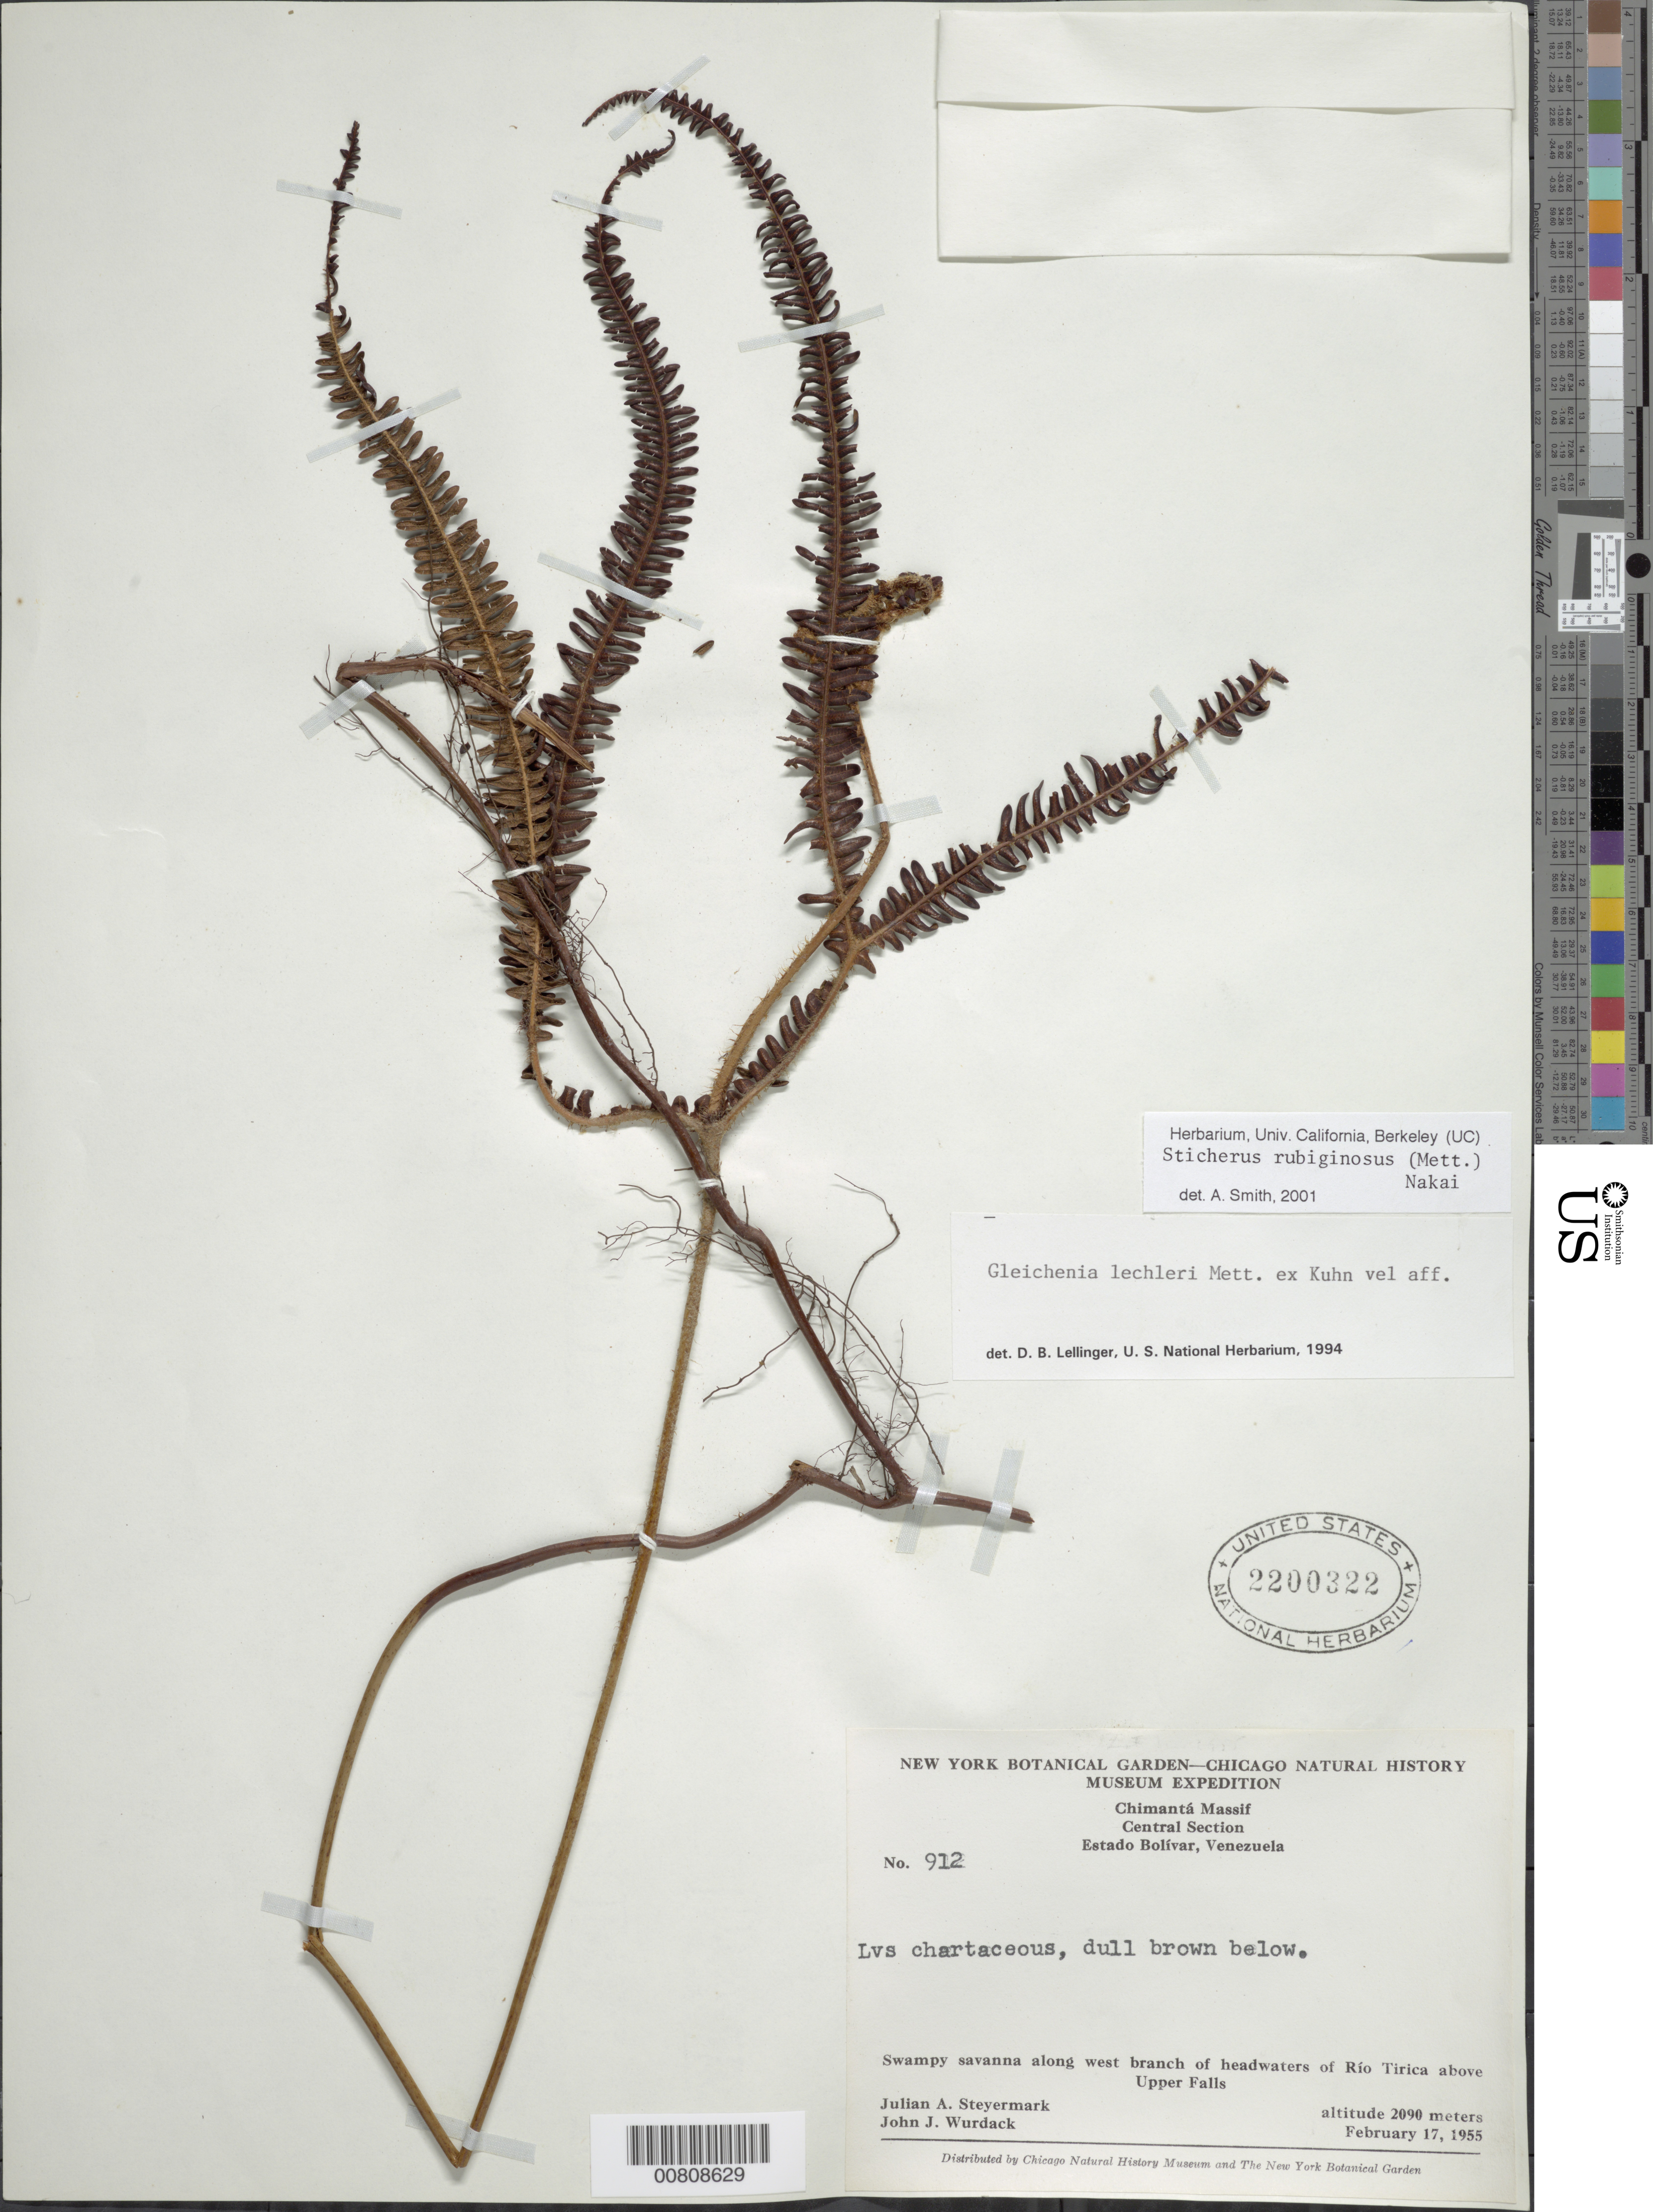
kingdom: Plantae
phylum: Tracheophyta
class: Polypodiopsida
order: Gleicheniales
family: Gleicheniaceae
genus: Sticherus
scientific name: Sticherus rubiginosus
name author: (Mett.) Nakai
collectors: J. Steyermark & J. J. Wurdack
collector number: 55 912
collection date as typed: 17-Feb-55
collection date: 1955-02-17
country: Venezuela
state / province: Bolívar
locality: Chimantá Massif, above Upper Falls, Río Tirica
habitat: Swampy savanna along river; in shaded places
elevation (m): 2090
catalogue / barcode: US 2200322